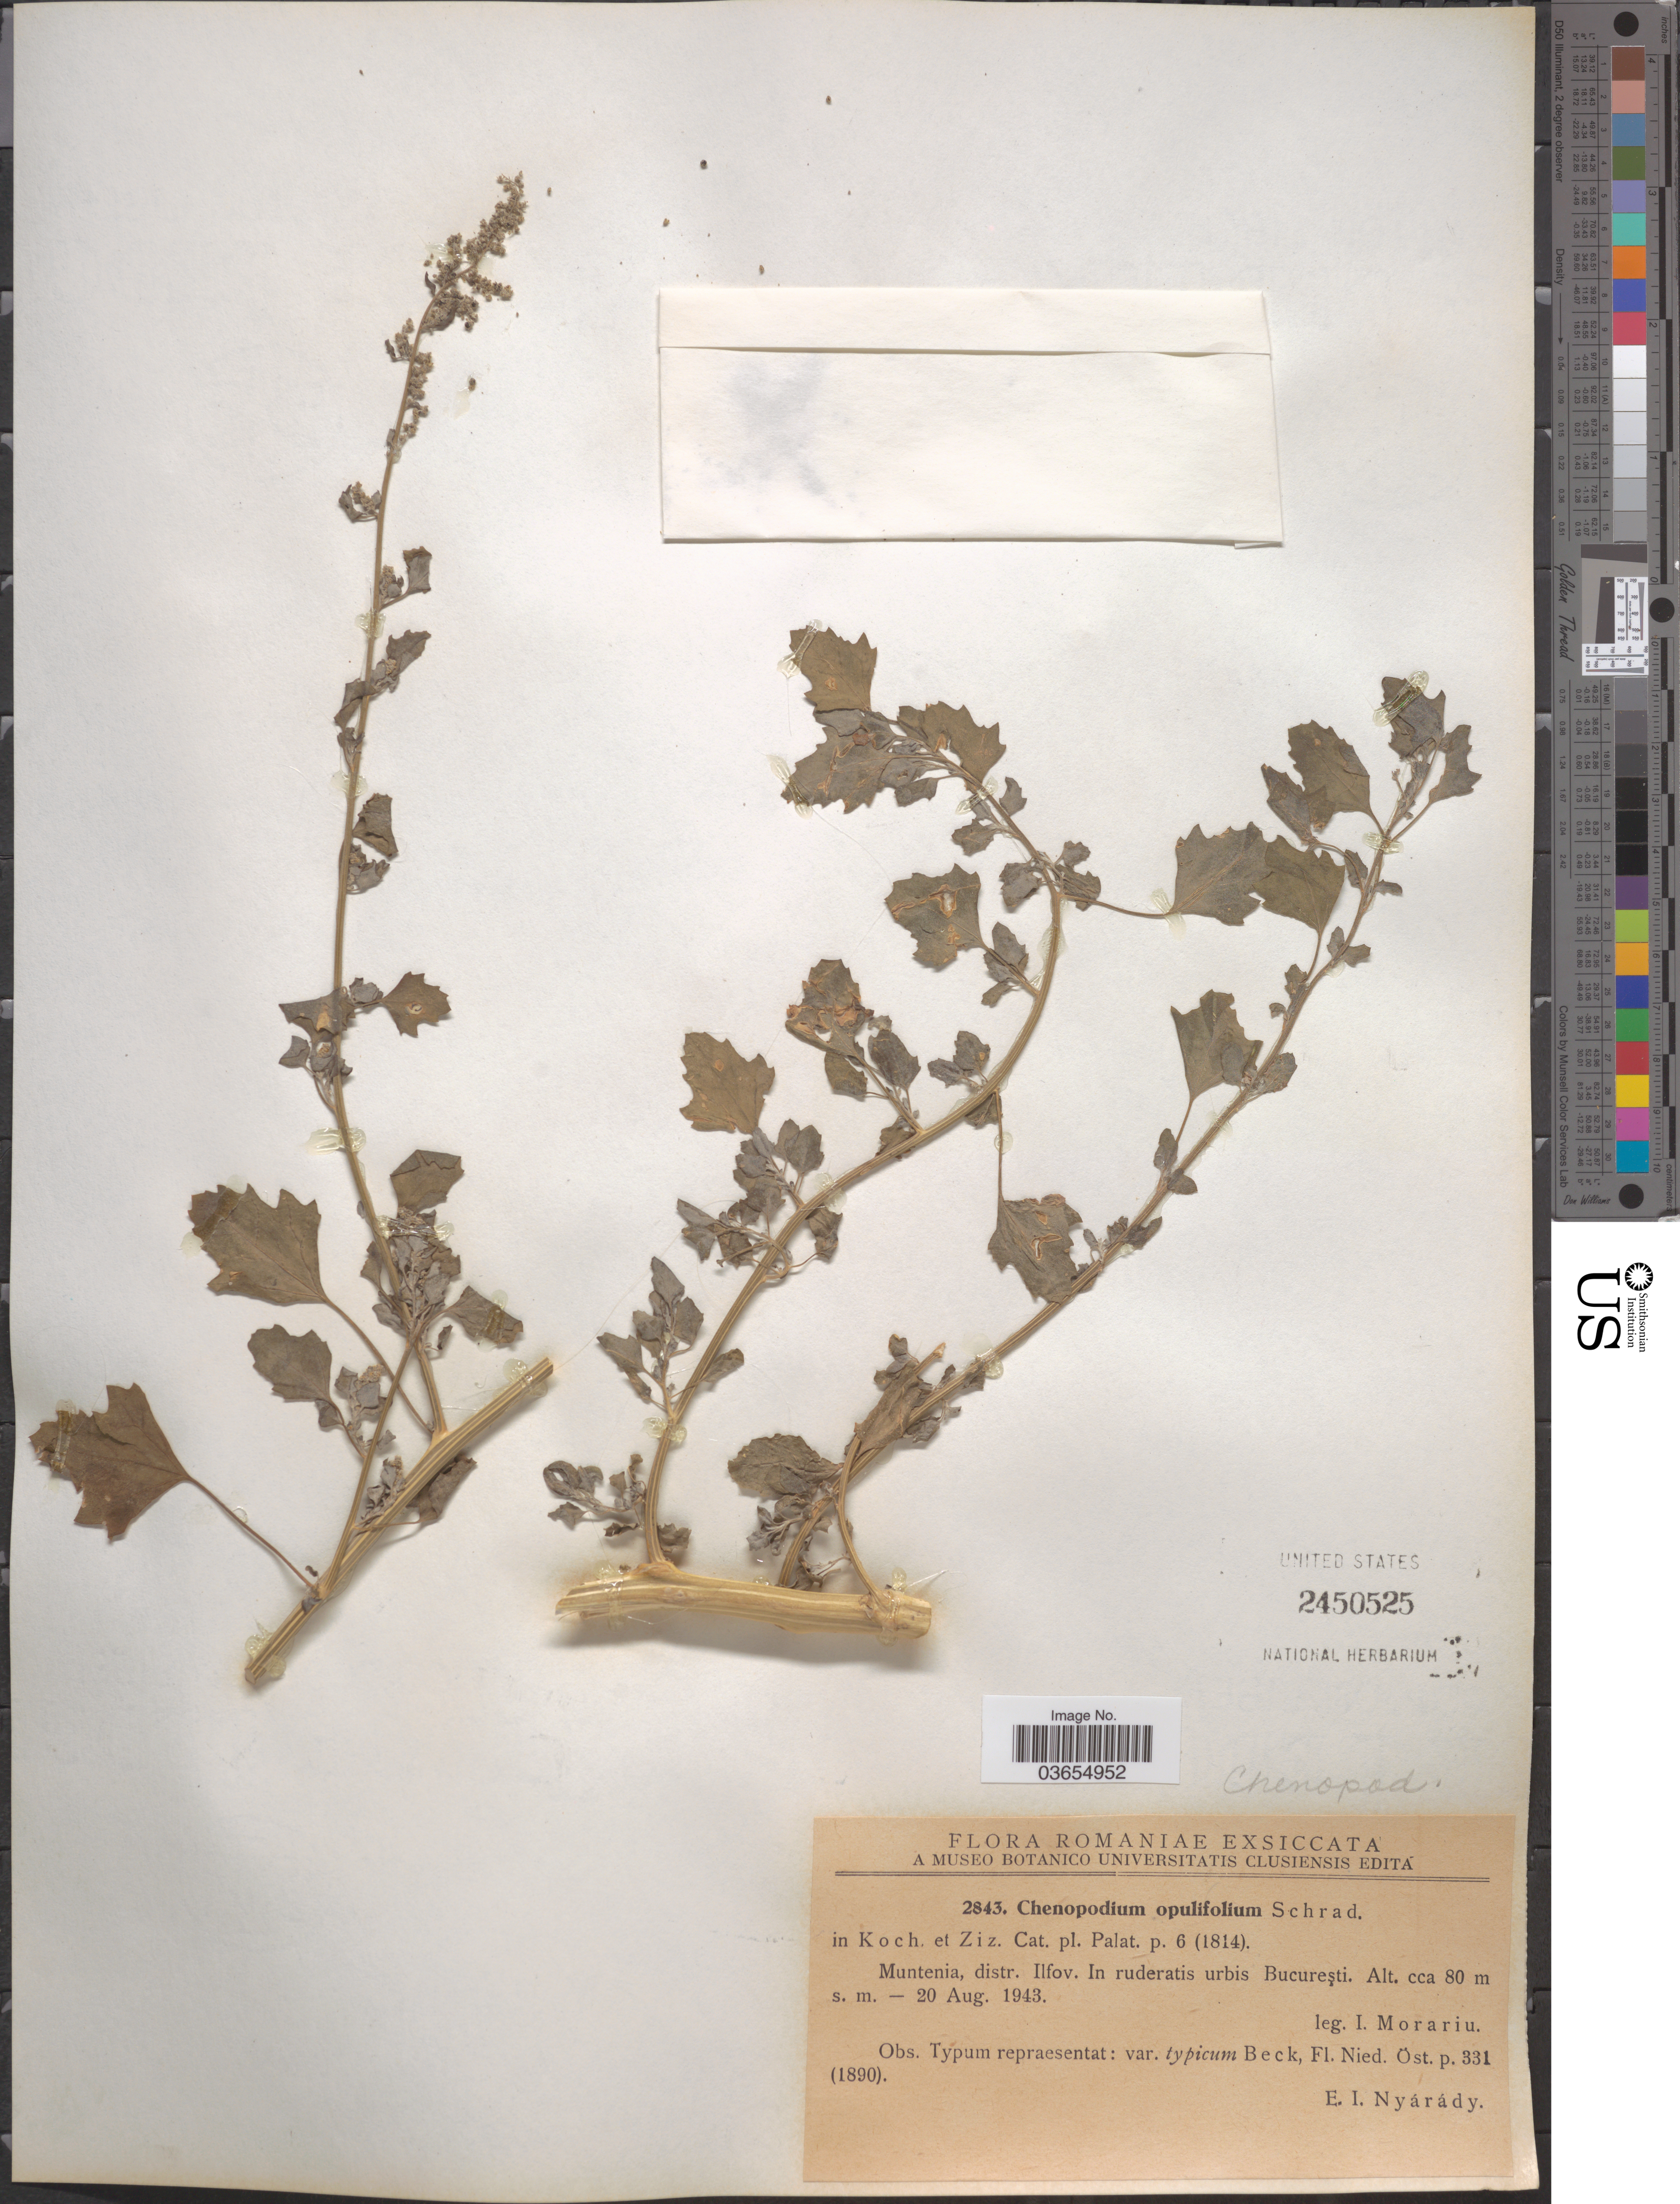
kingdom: Plantae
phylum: Tracheophyta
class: Magnoliopsida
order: Caryophyllales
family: Amaranthaceae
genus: Chenopodium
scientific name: Chenopodium opulifolium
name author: Schrad. ex W.D.J. Koch & Ziz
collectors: I. Morariu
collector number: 2843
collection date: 1943-08-20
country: Romania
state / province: Ilfov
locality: Muntenia, distr. Ilfov. In ruderatis urbis Bucureşti.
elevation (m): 80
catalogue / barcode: US 2450525